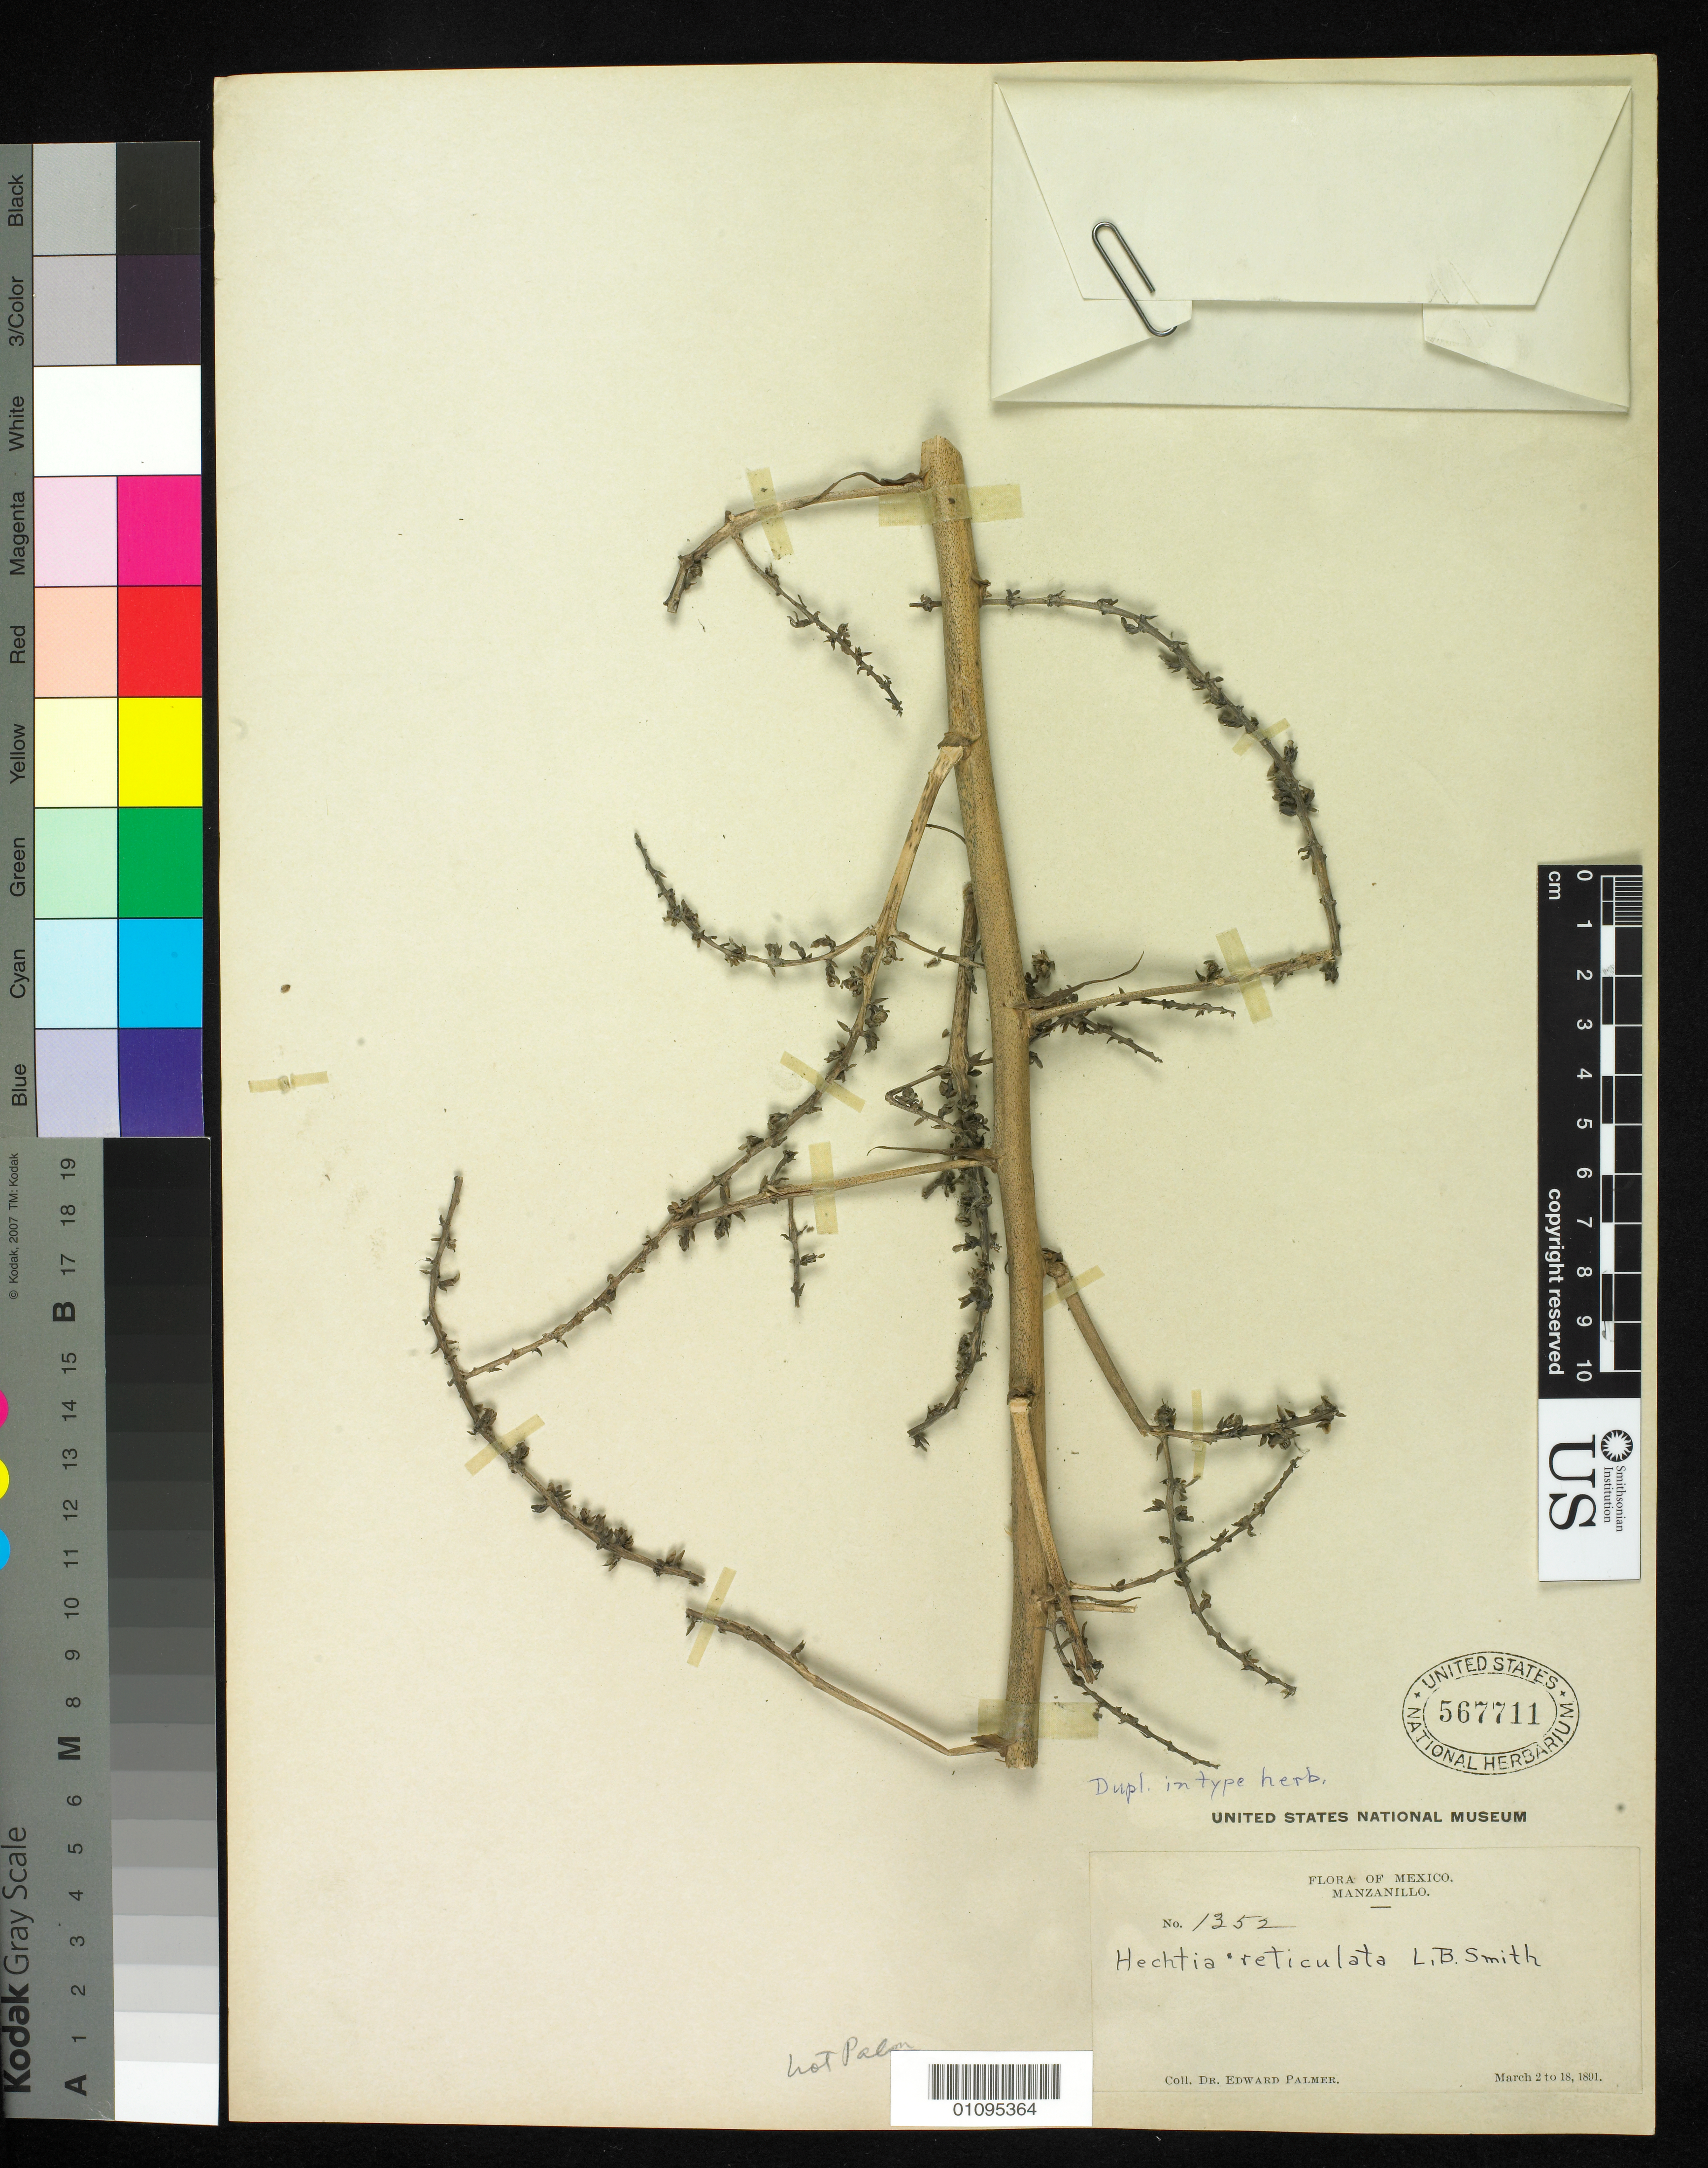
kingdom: Plantae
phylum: Tracheophyta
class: Liliopsida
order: Poales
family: Bromeliaceae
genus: Hechtia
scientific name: Hechtia reticulata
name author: L.B. Sm.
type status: Isotype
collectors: E. Palmer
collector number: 1352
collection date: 1801-03-02/1801-03-18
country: Mexico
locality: Manzanillo.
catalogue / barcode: US 567711